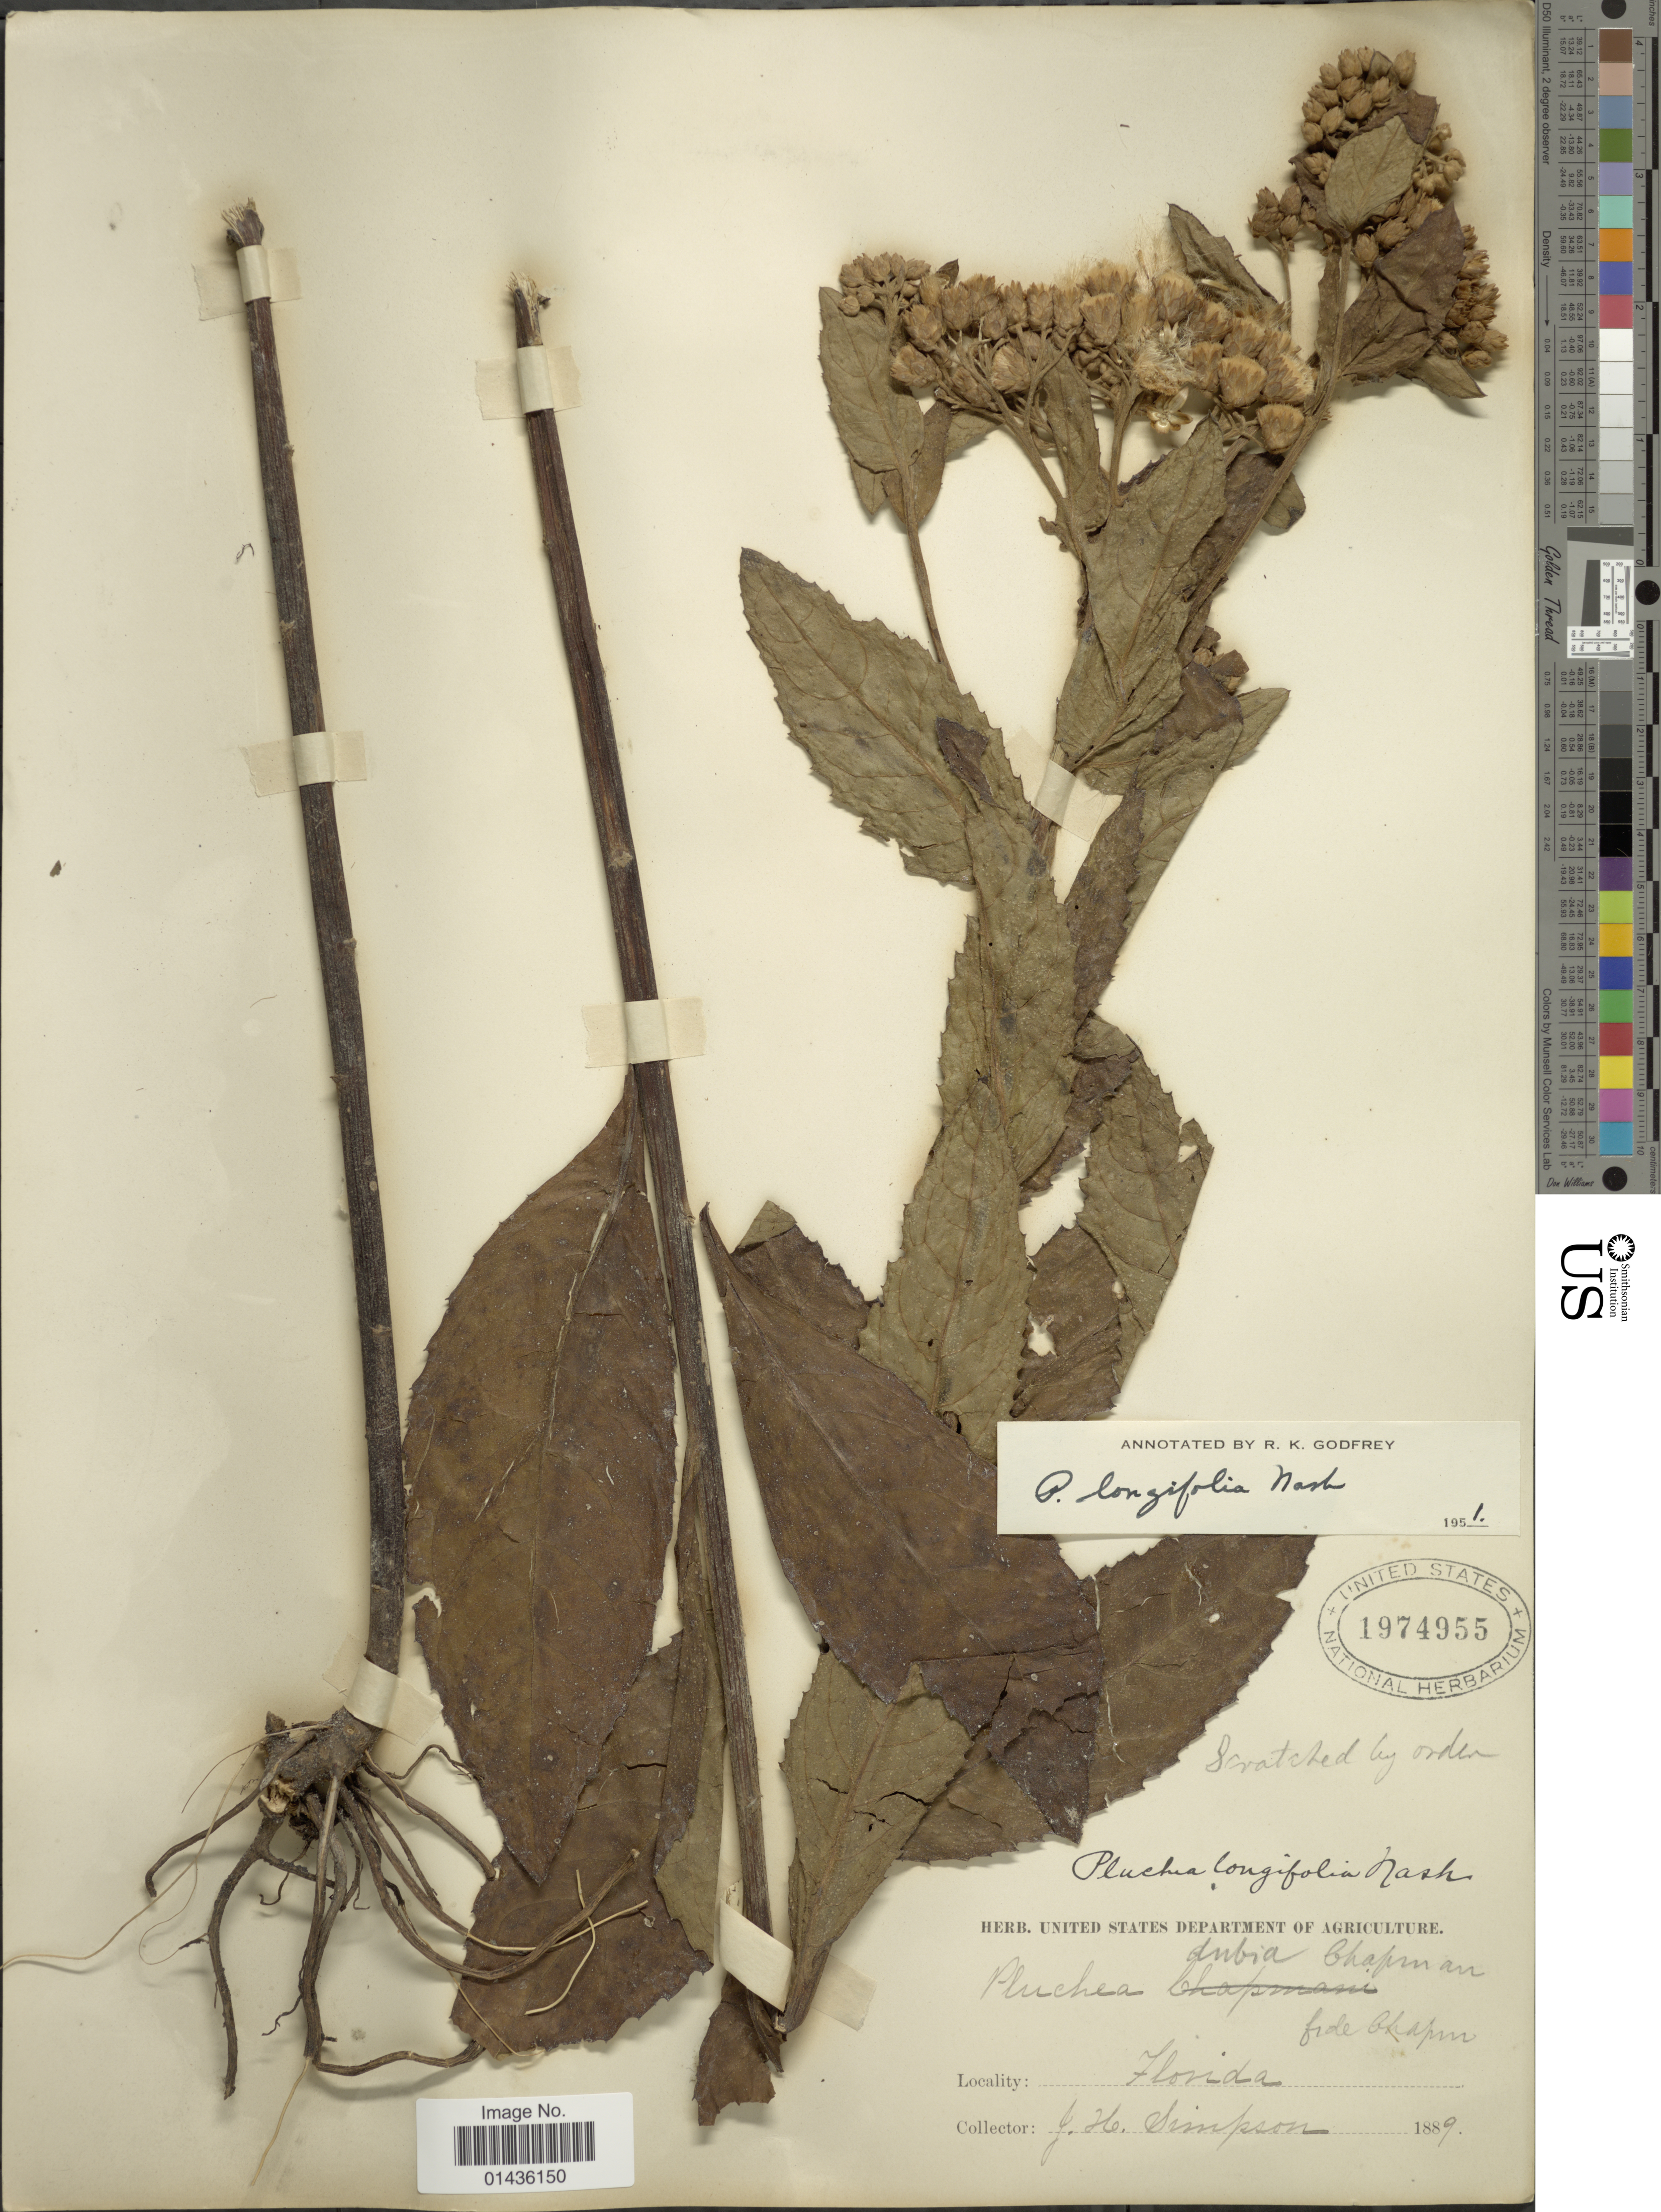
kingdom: Plantae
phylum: Tracheophyta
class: Magnoliopsida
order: Asterales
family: Asteraceae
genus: Pluchea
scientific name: Pluchea longifolia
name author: Nash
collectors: J. H. Simpson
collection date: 1889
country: United States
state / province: Florida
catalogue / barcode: US 1974955